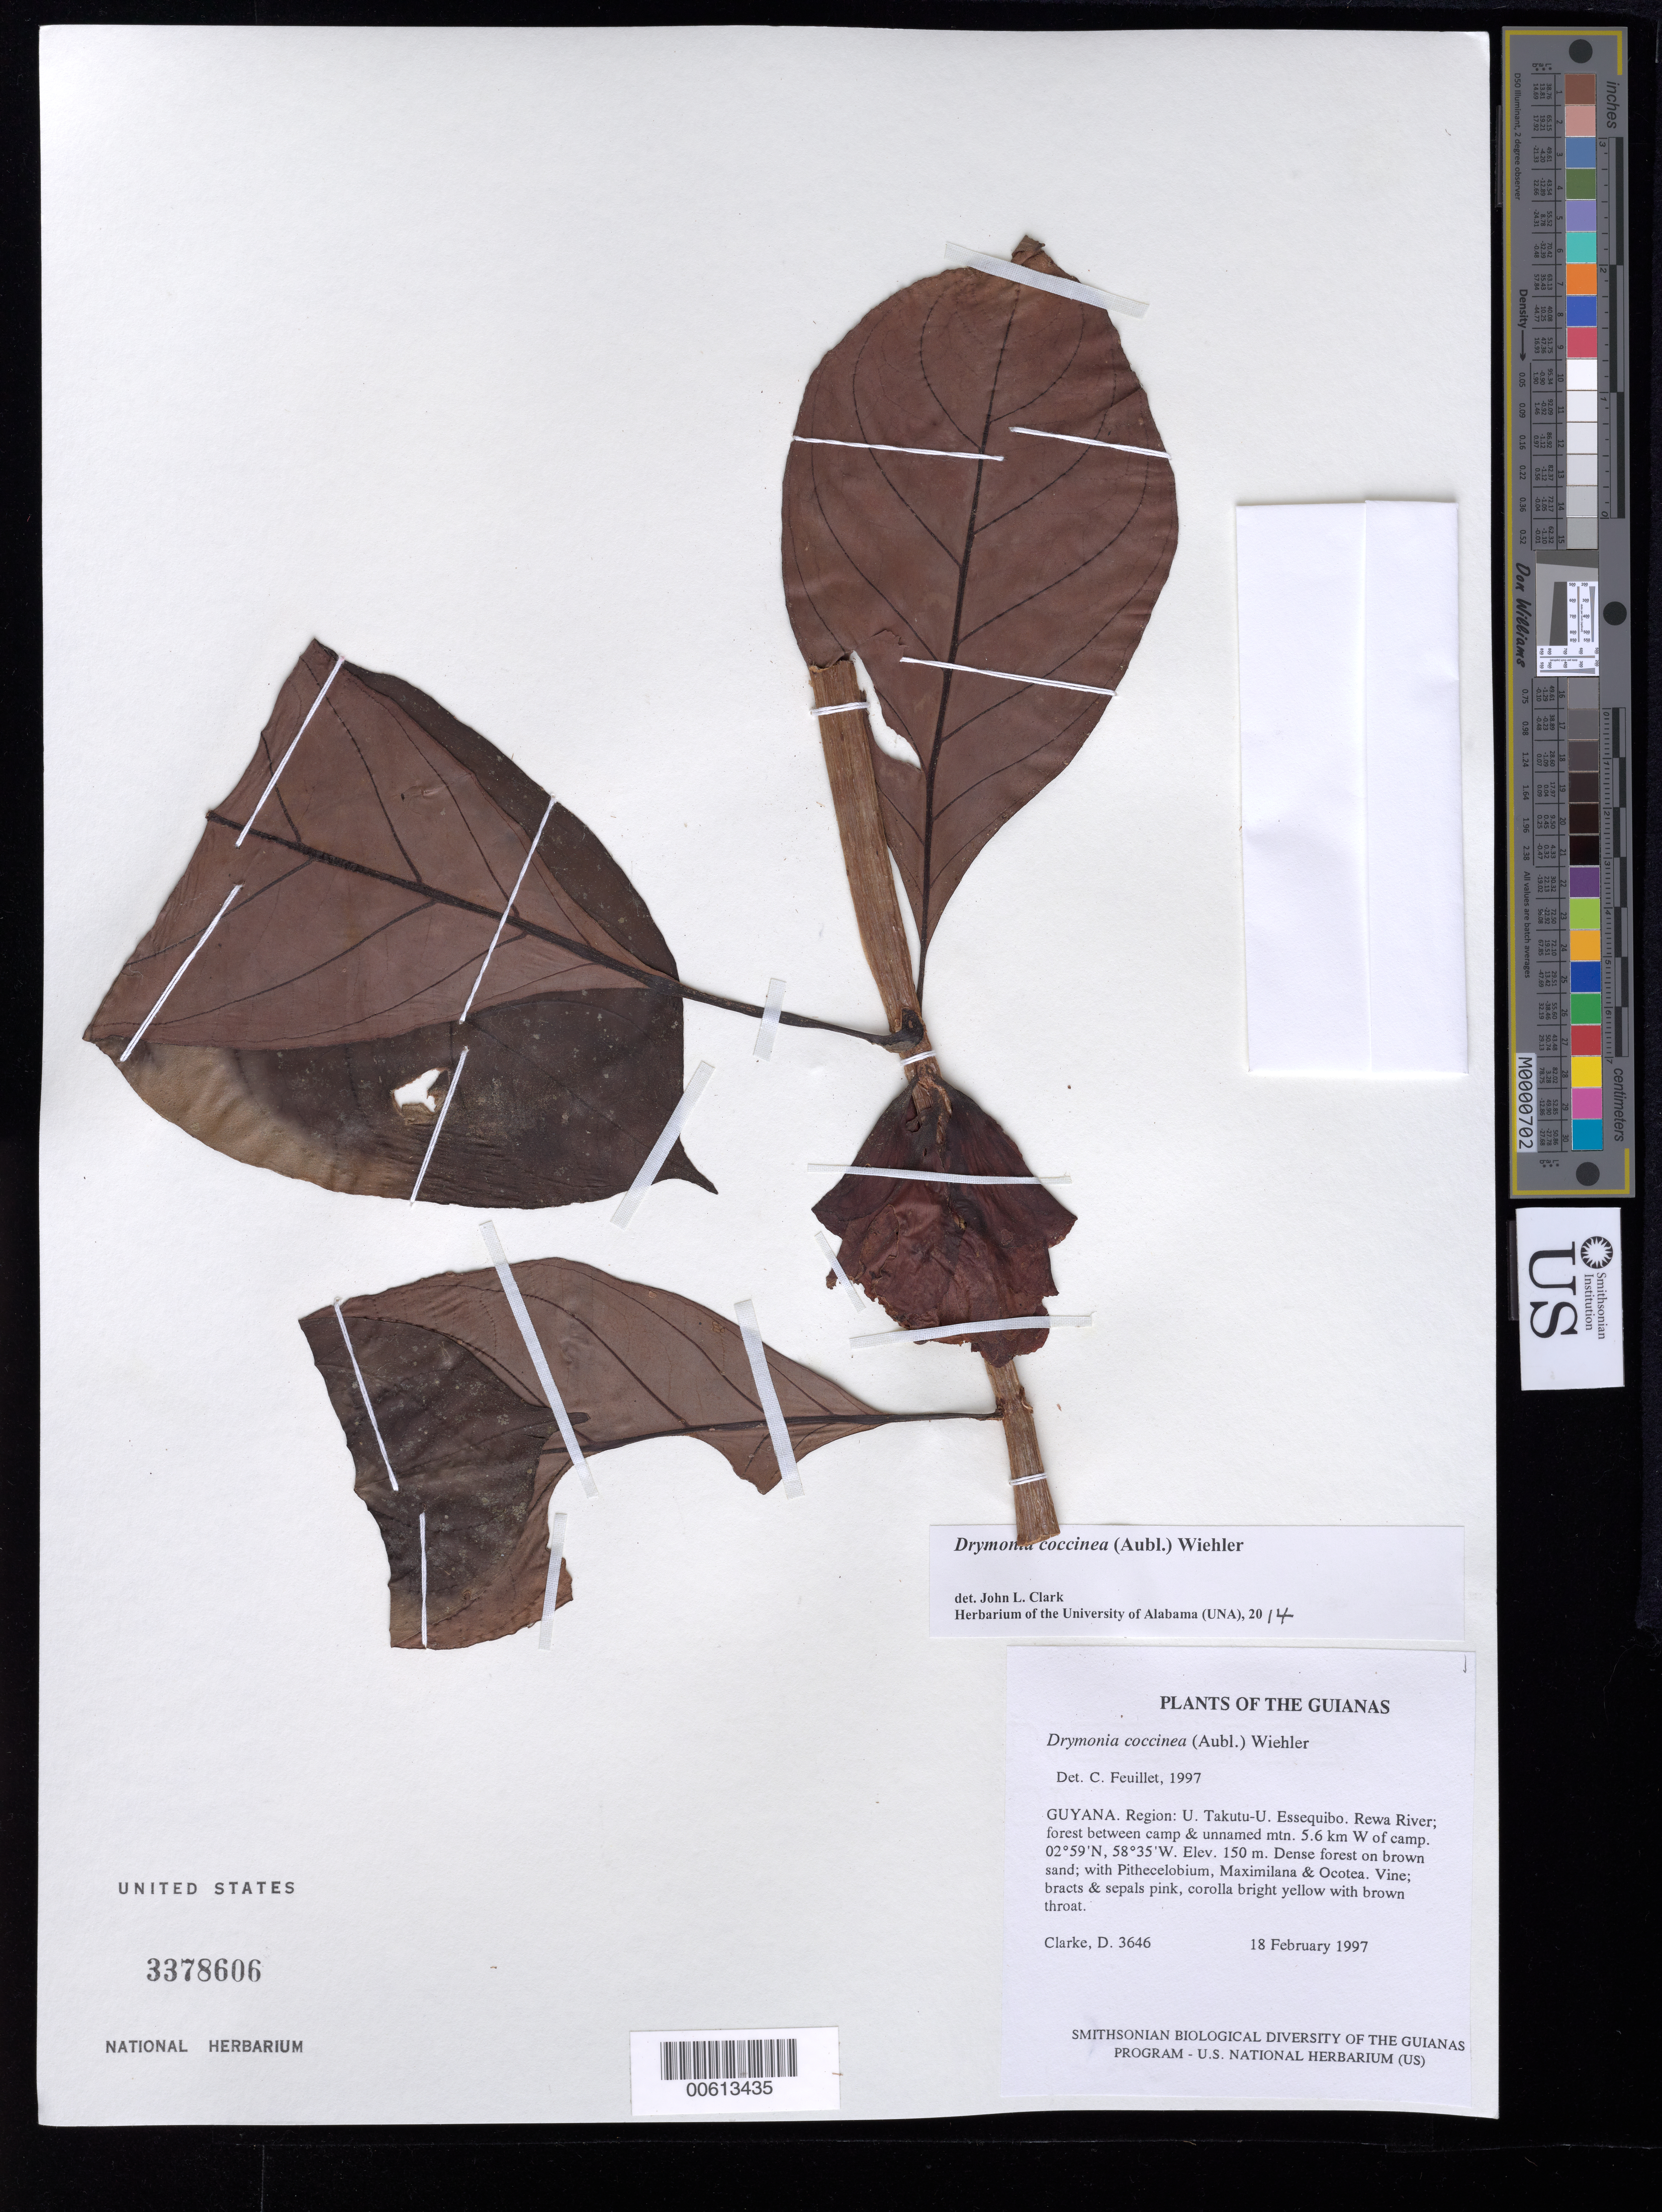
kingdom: Plantae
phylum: Tracheophyta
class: Magnoliopsida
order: Lamiales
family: Gesneriaceae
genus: Drymonia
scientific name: Drymonia coccinea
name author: (Aubl.) Wiehler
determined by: Feuillet, C.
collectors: H. D. Clarke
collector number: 3646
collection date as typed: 18 Feb 1997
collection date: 1997-02-18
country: Guyana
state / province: U. Takutu-U. Essequibo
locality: Rewa River; forest between camp & unnamed mtn. 5.6 km W of camp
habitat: Dense forest on brown sand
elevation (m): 150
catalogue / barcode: US 3378606